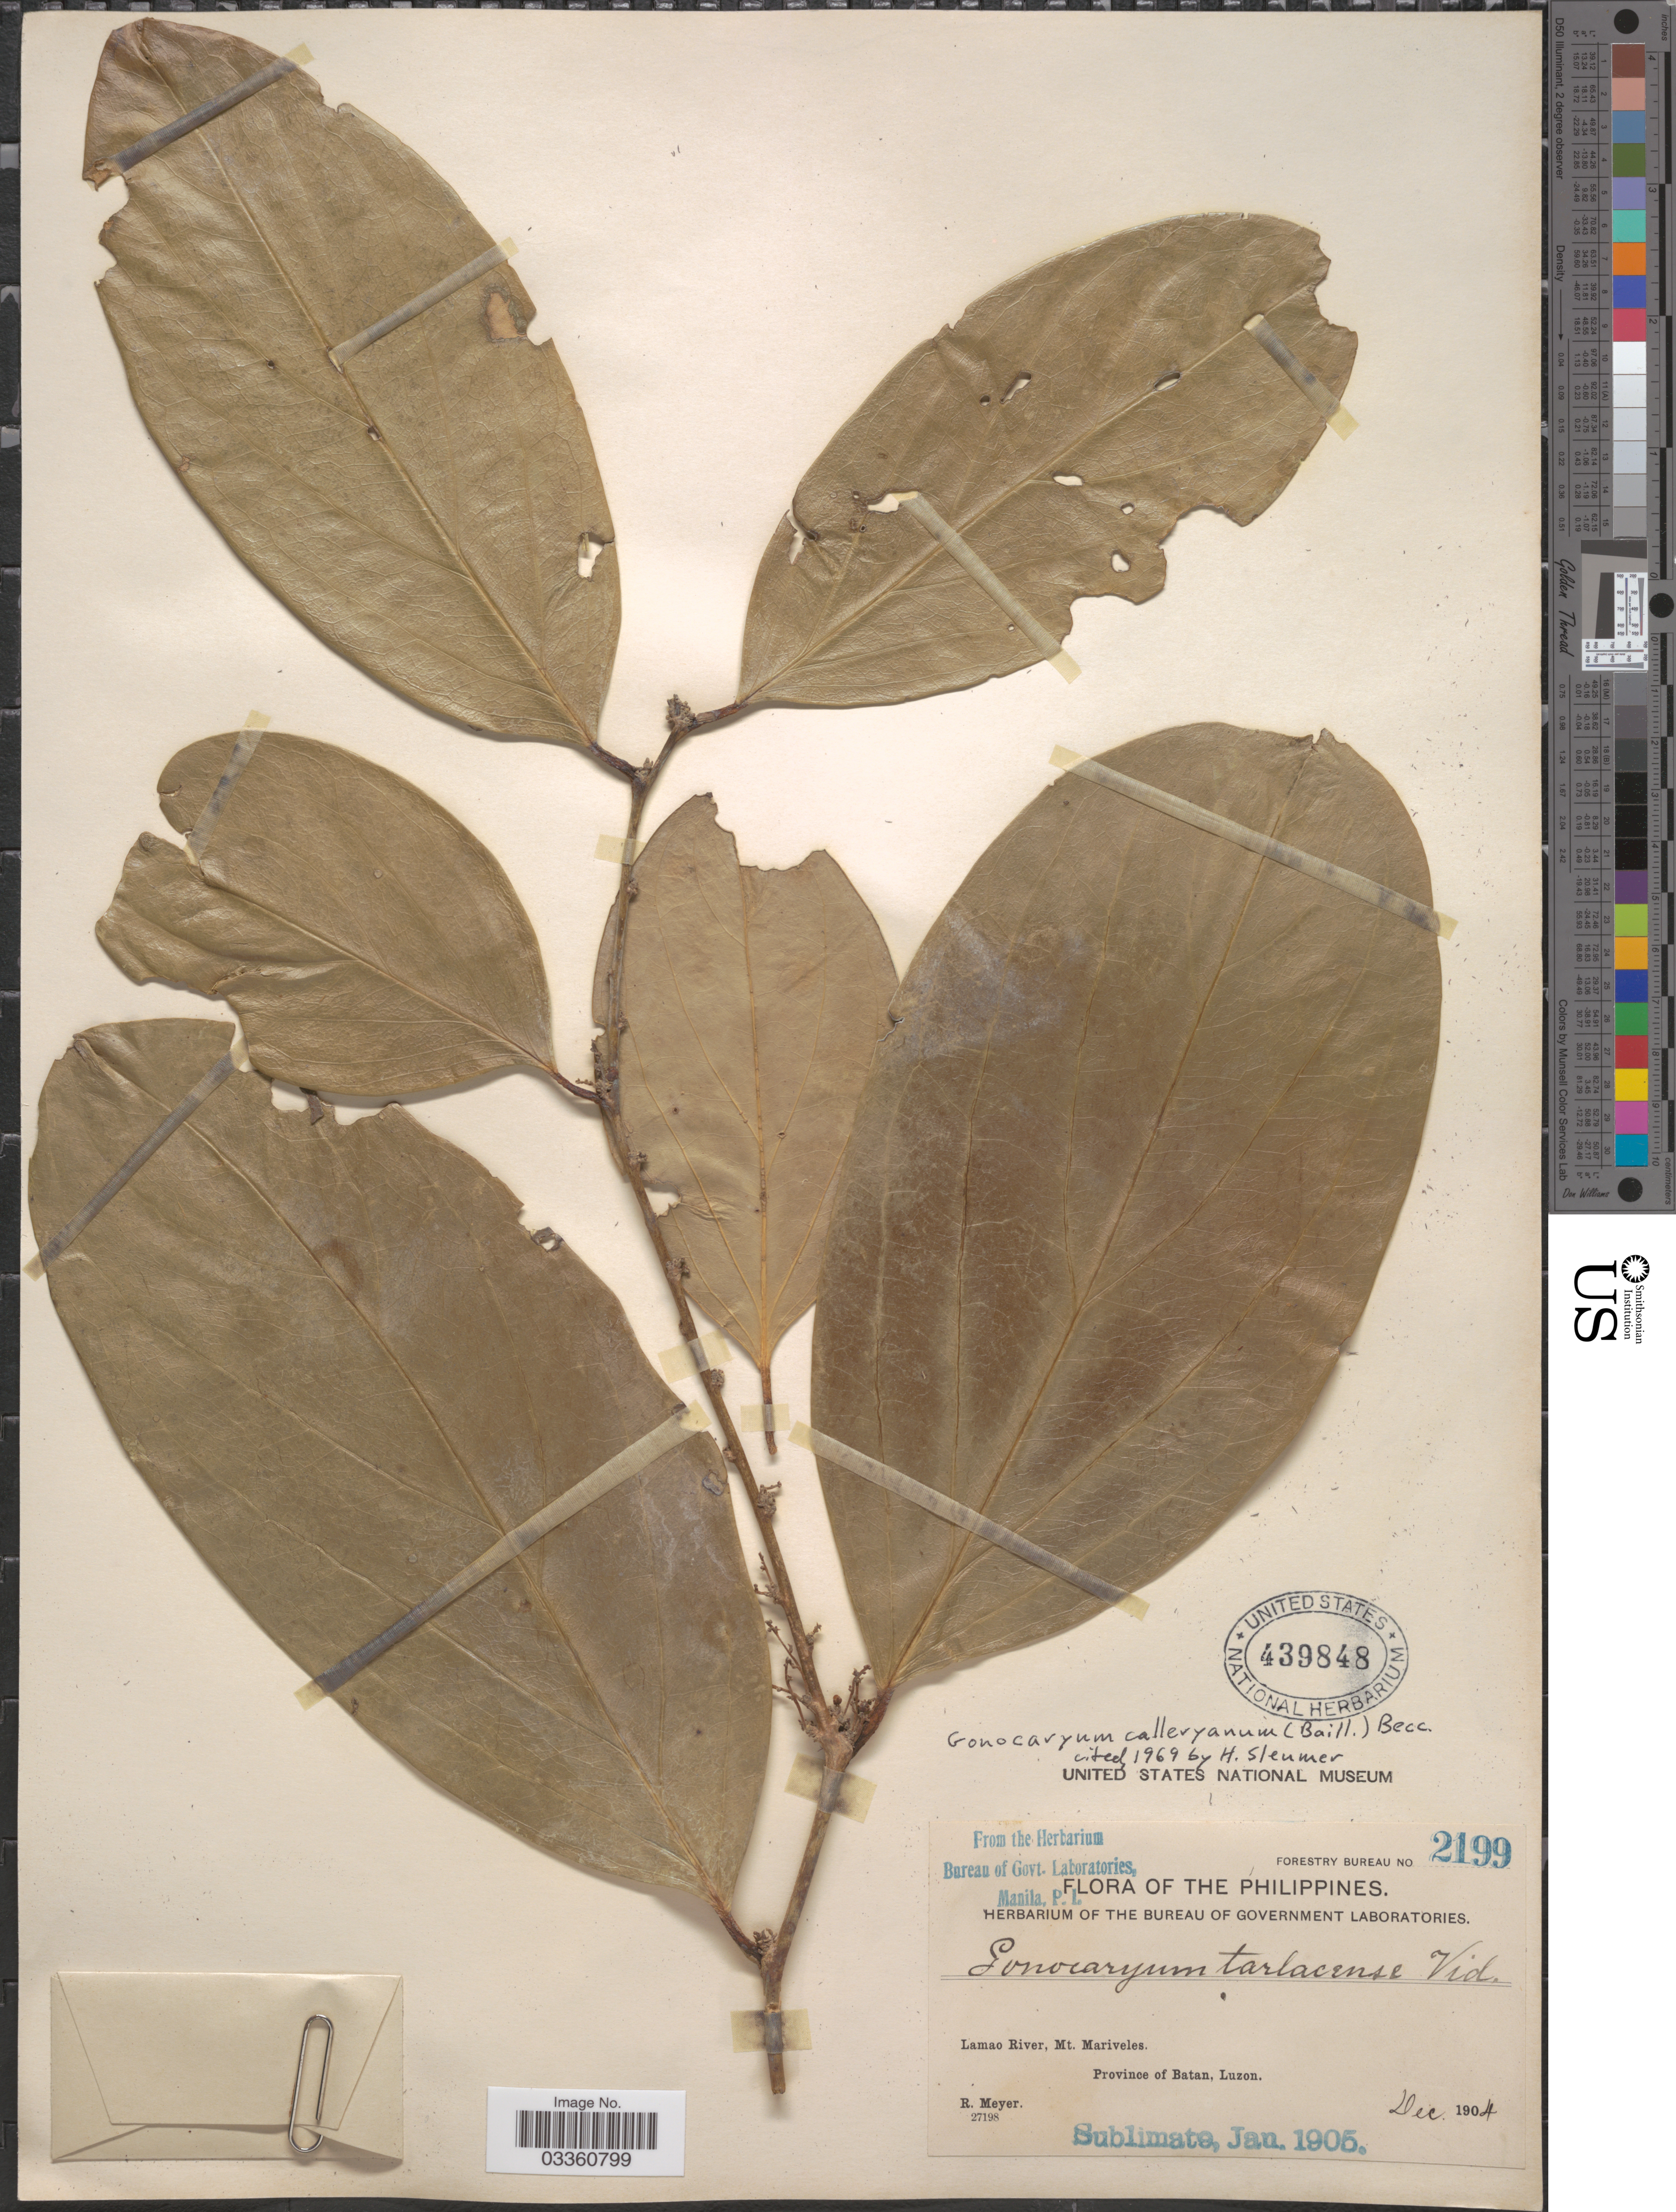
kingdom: Plantae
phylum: Tracheophyta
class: Magnoliopsida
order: Cardiopteridales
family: Cardiopteridaceae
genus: Gonocaryum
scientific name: Gonocaryum calleryanum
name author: (Baill.) Becc.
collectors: R. Meyer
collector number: Forestry Bureau 2199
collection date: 1904-12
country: Philippines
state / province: Cagayan Valley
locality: Lamao River, Mt. Mariveles. Province of Batan, Luzon.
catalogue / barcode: US 439848